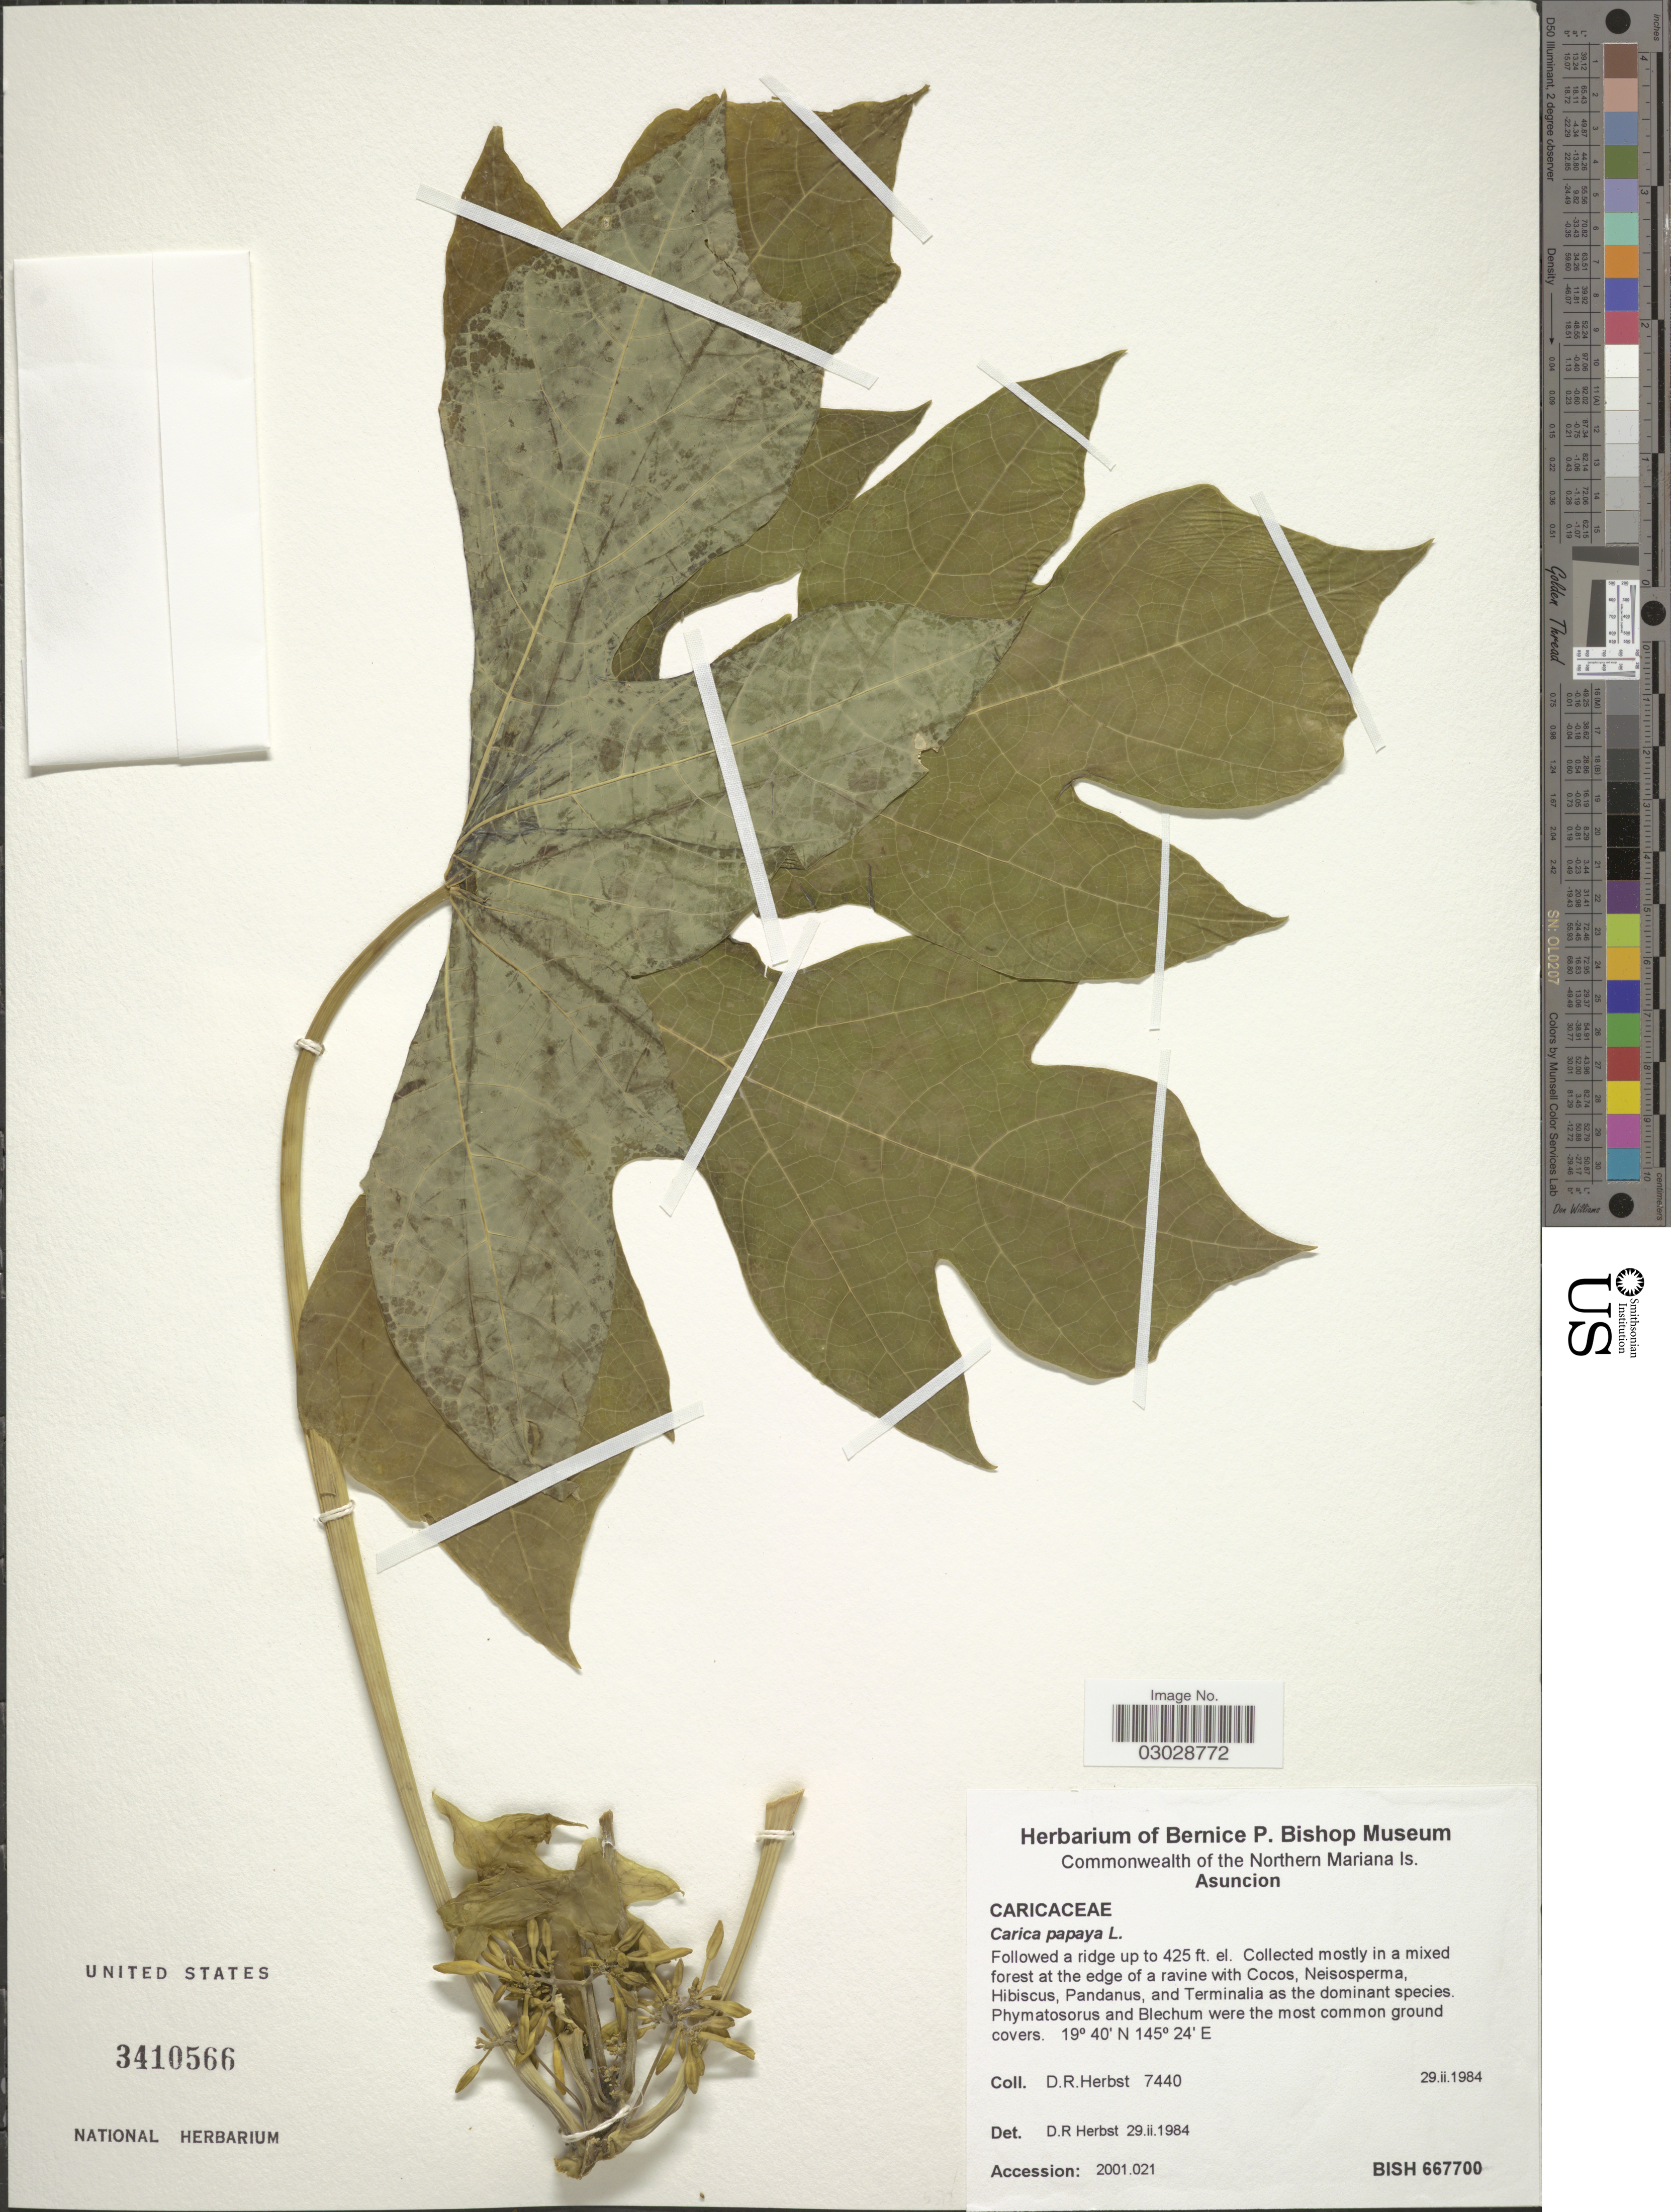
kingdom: Plantae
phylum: Tracheophyta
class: Magnoliopsida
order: Brassicales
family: Caricaceae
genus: Carica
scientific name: Carica papaya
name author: L.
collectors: D. R. Herbst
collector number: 7440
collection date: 1984-02-29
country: Northern Mariana Islands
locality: Asuncion.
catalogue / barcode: US 3410566